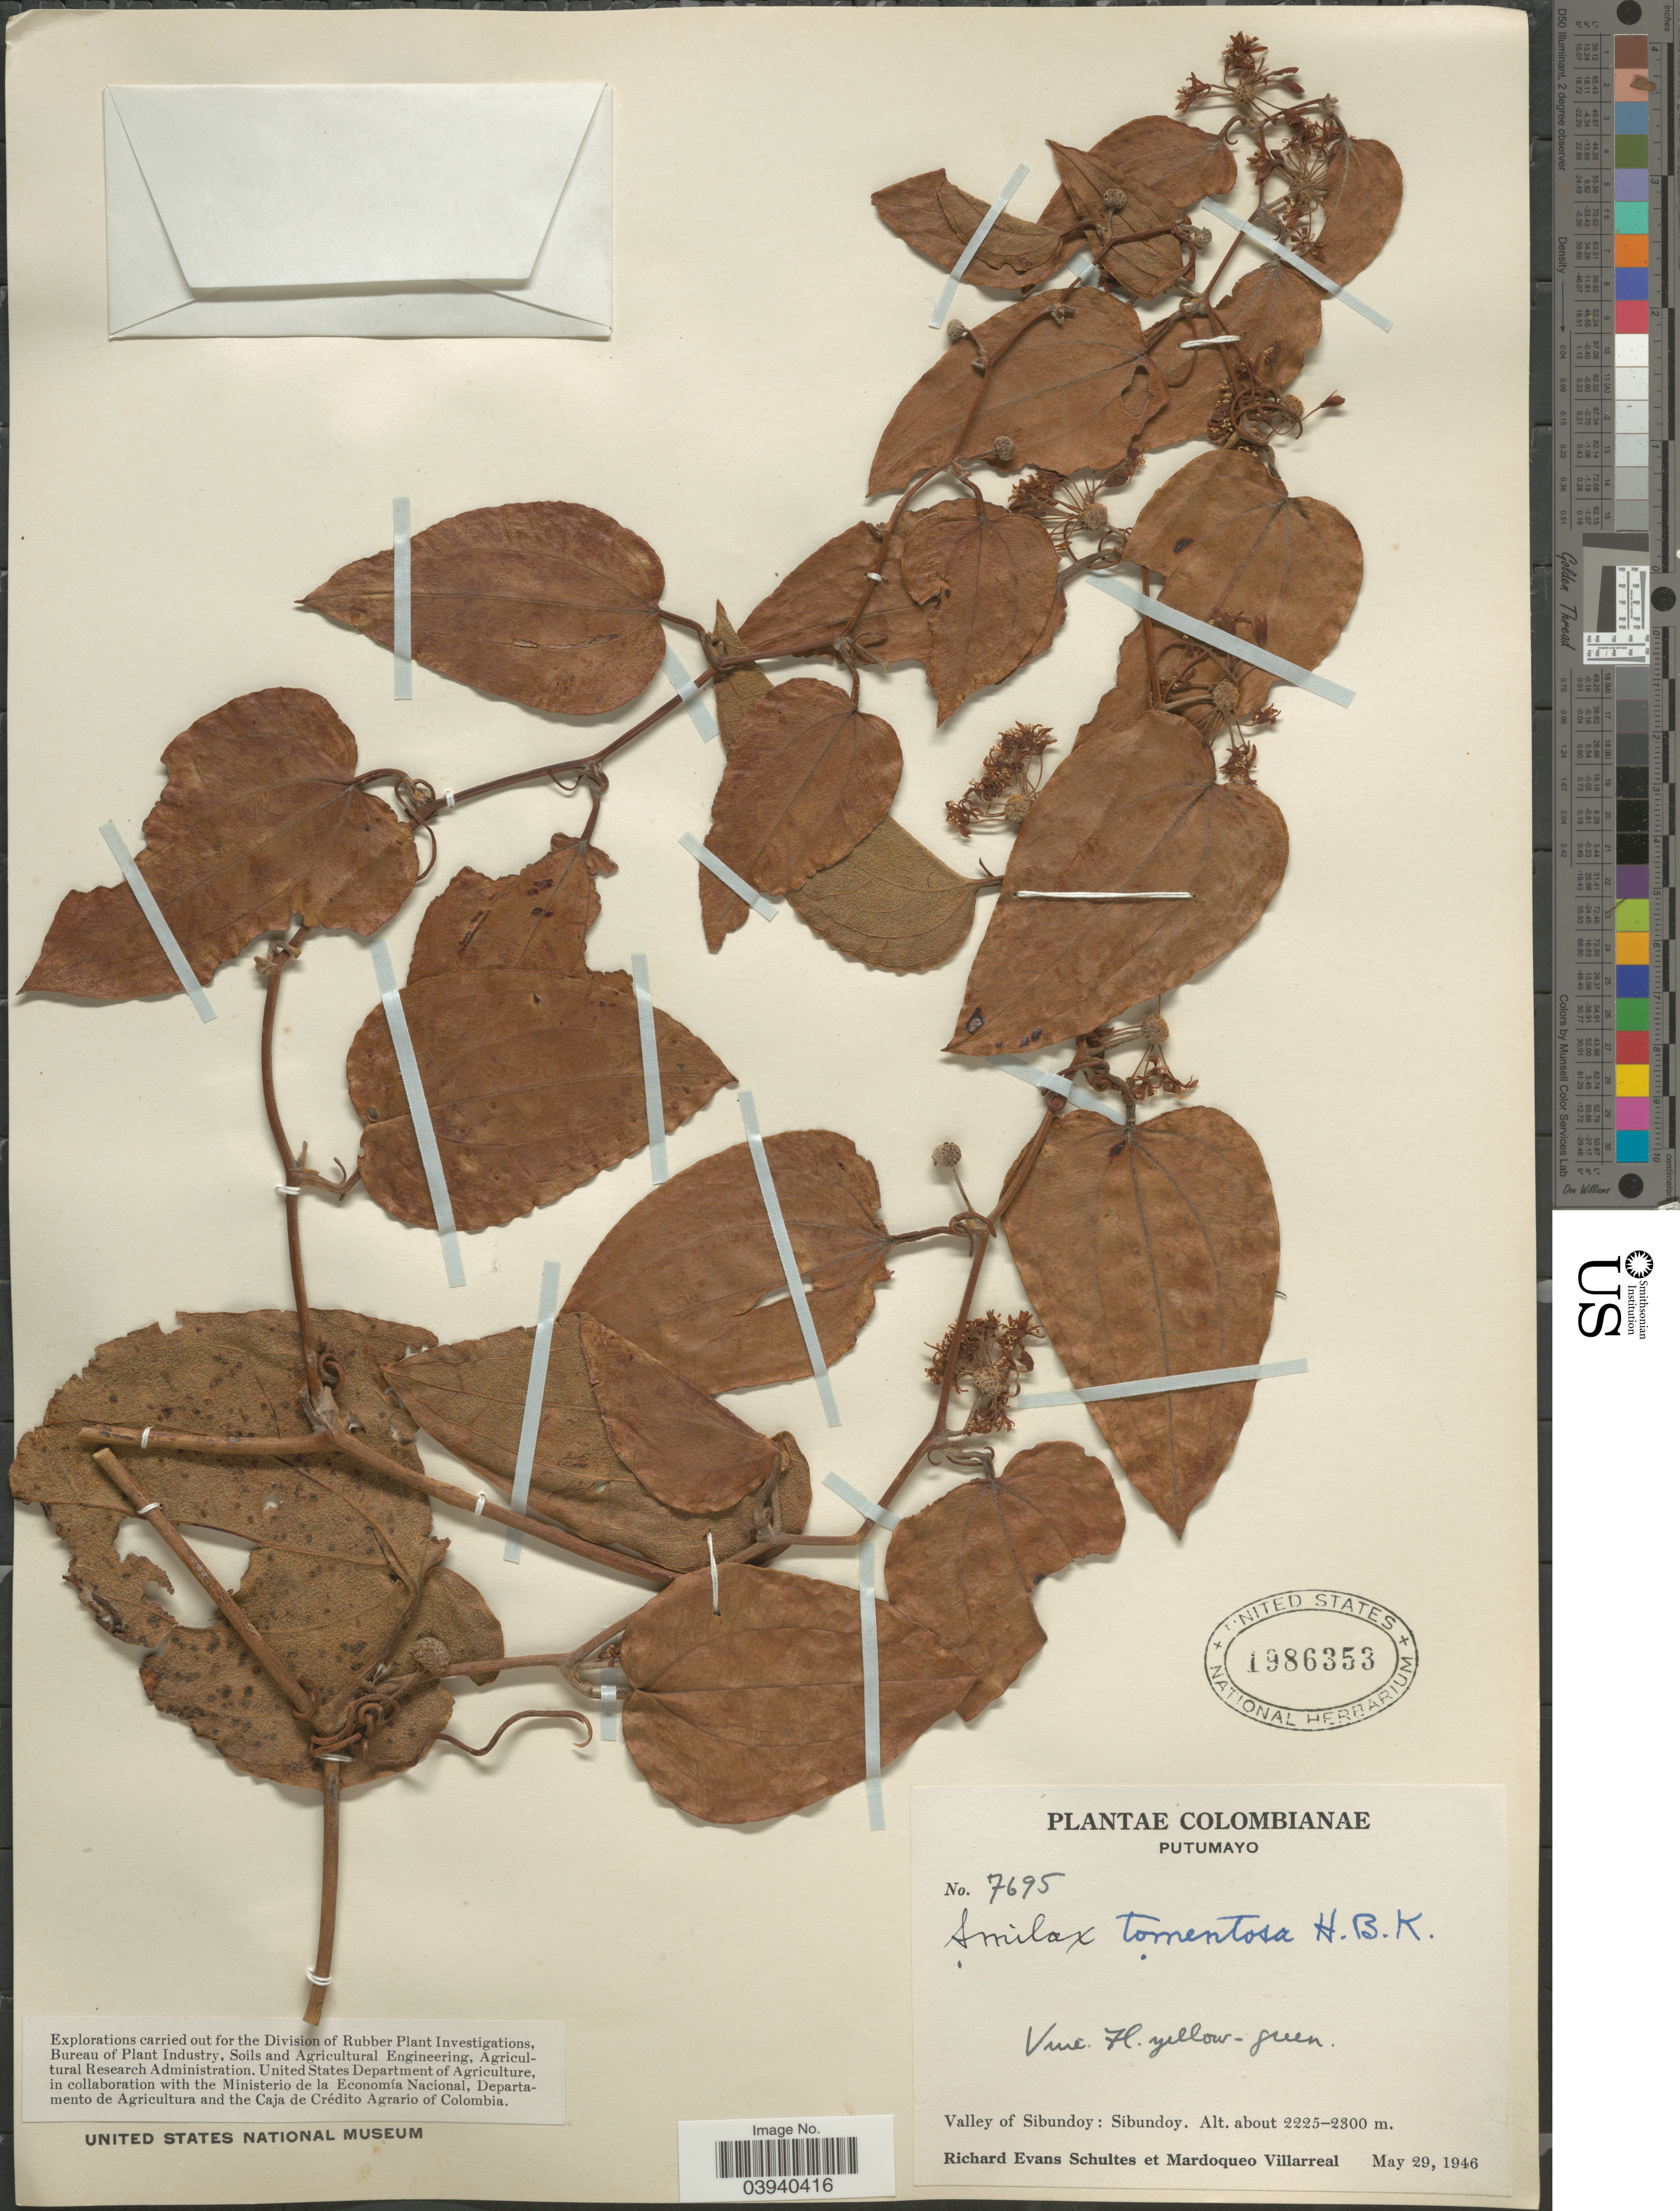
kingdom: Plantae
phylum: Tracheophyta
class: Liliopsida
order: Liliales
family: Smilacaceae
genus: Smilax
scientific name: Smilax tomentosa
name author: Kunth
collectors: R. E. Schultes & M. Villarreal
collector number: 7695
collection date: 1946-05-29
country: Colombia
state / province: Putumayo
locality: Valley of Sibundoy: Sibundoy.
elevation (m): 2225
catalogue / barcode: US 1986353